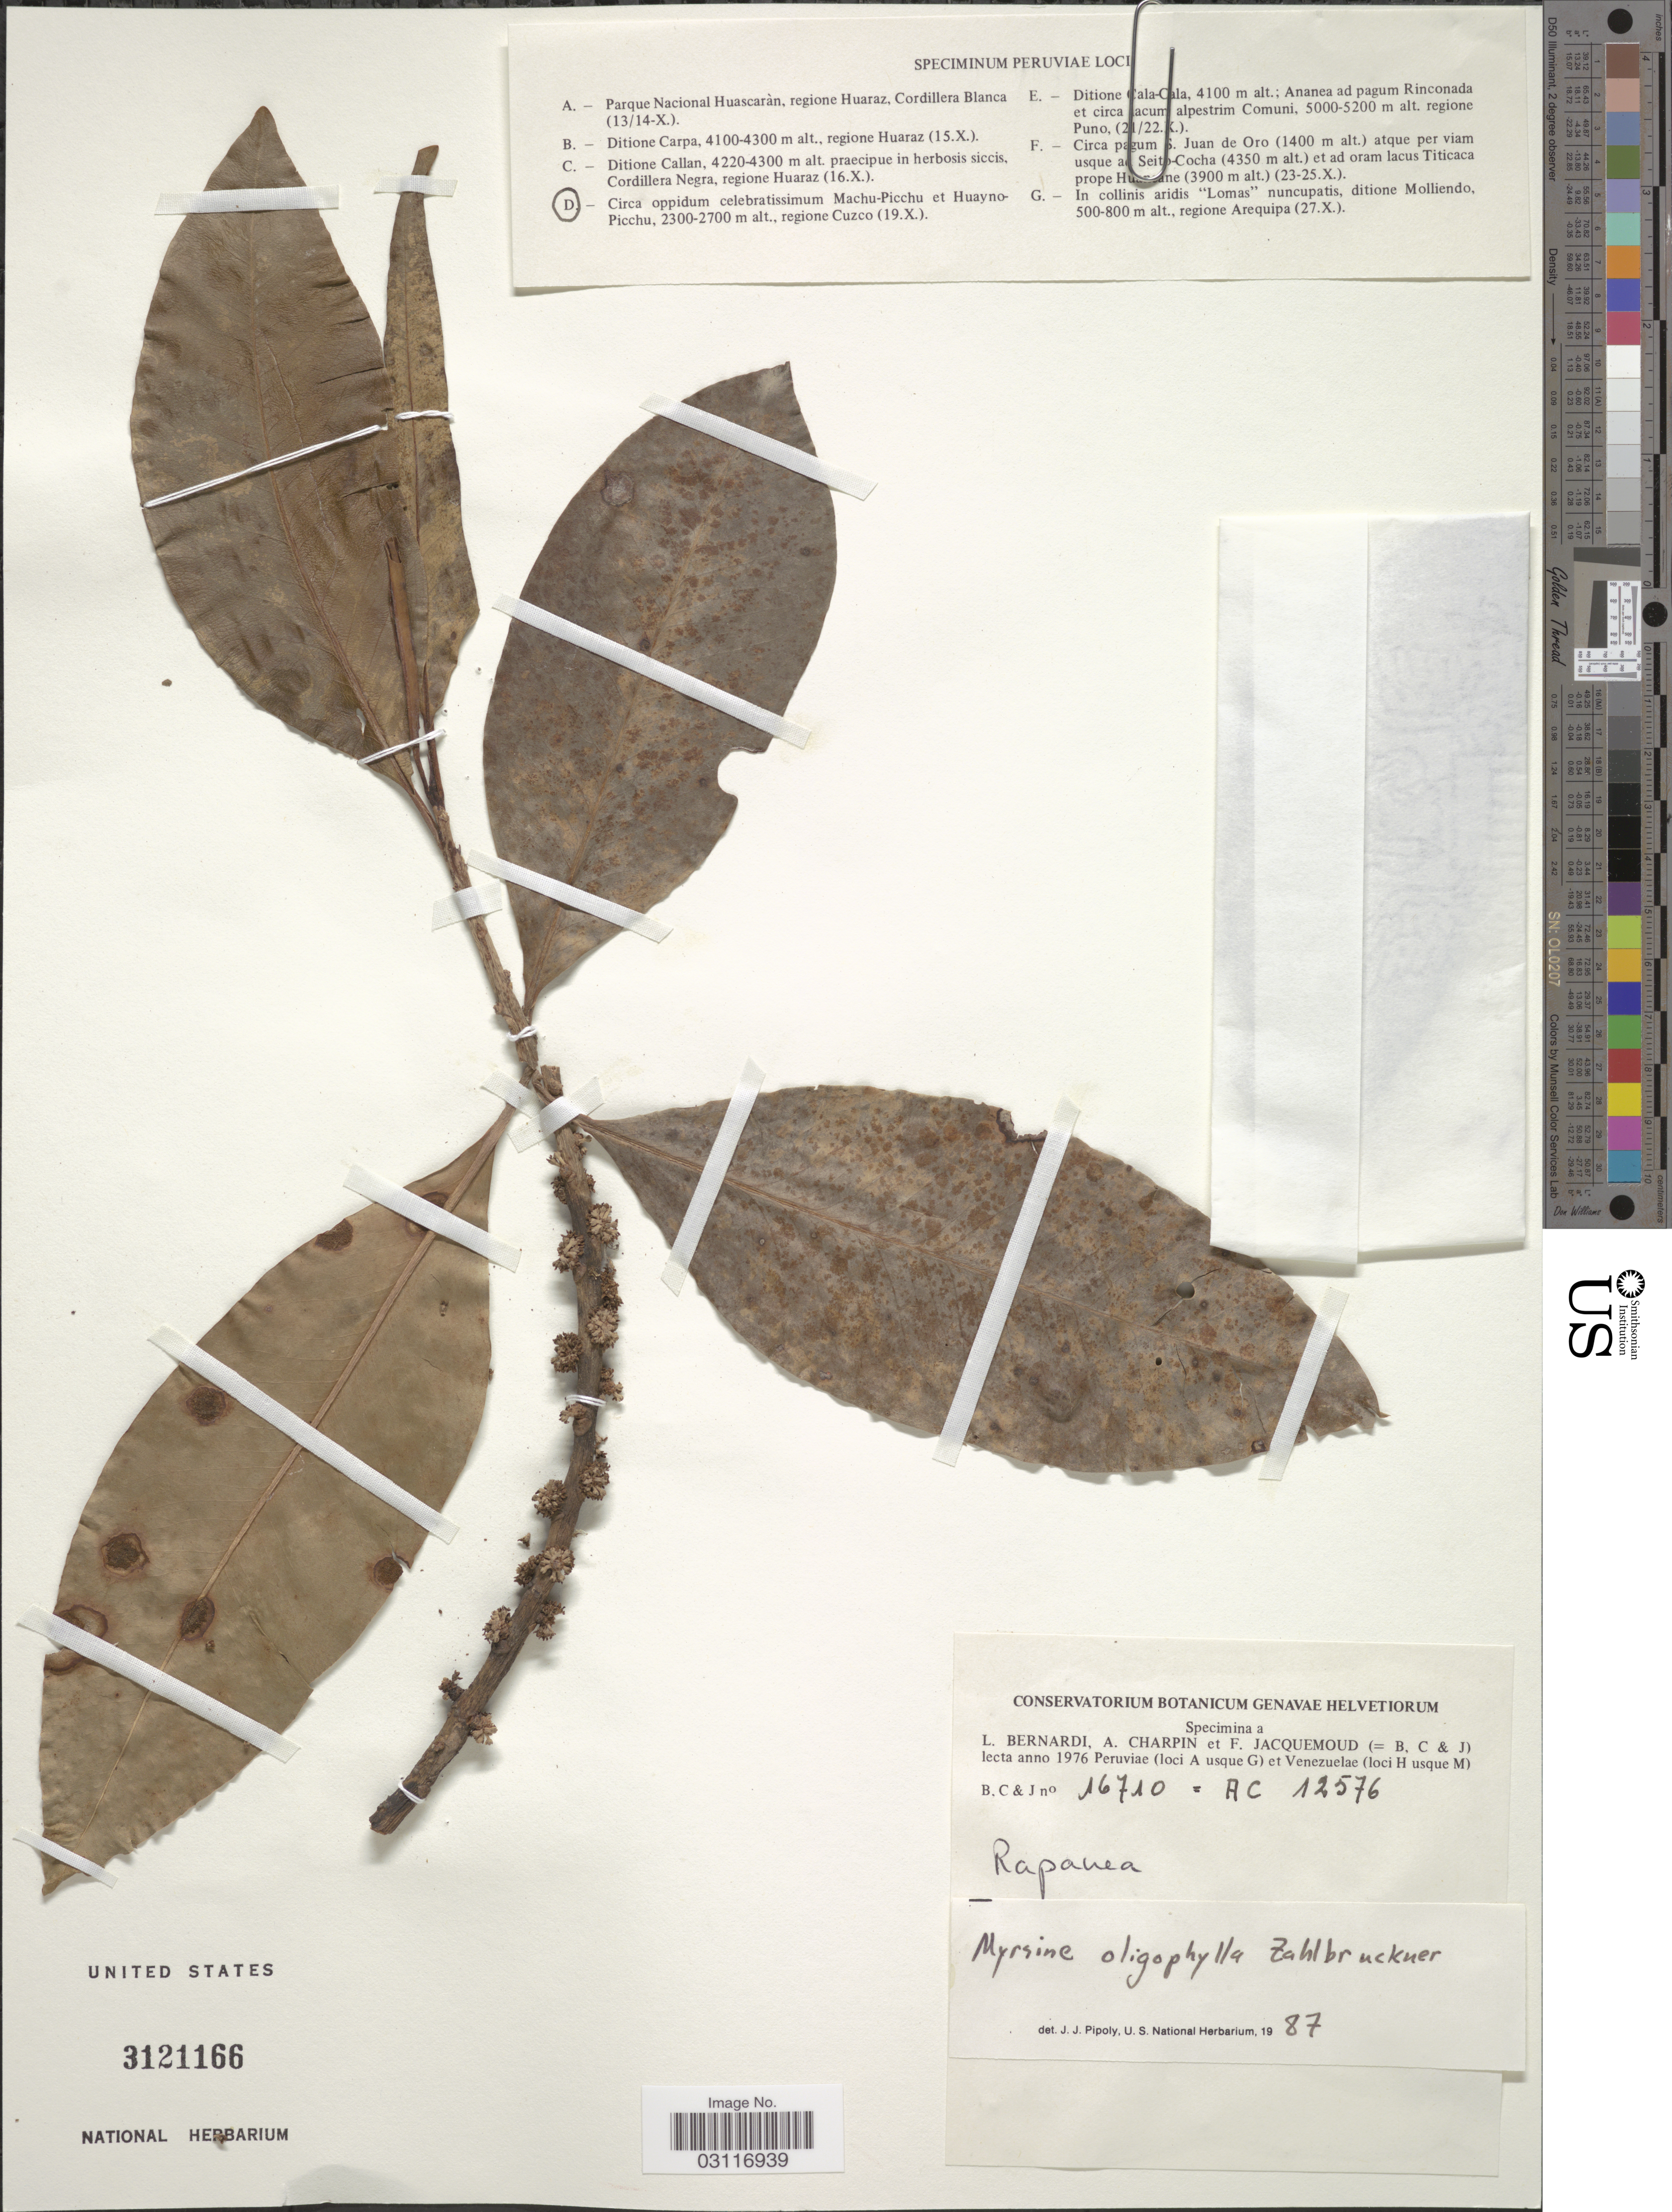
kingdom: Plantae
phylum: Tracheophyta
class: Magnoliopsida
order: Ericales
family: Primulaceae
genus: Myrsine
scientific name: Myrsine oligophylla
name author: Zahlbr.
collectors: L. Bernardi, A. Charpin & F. Jacquemoud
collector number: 16710/AC12576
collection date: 1976-10-19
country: Peru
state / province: Cusco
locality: Circa oppidum celebratissimum Machu-Picchu et Huayno-Picchu., regione Cuzco.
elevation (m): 2300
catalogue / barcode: US 3121166